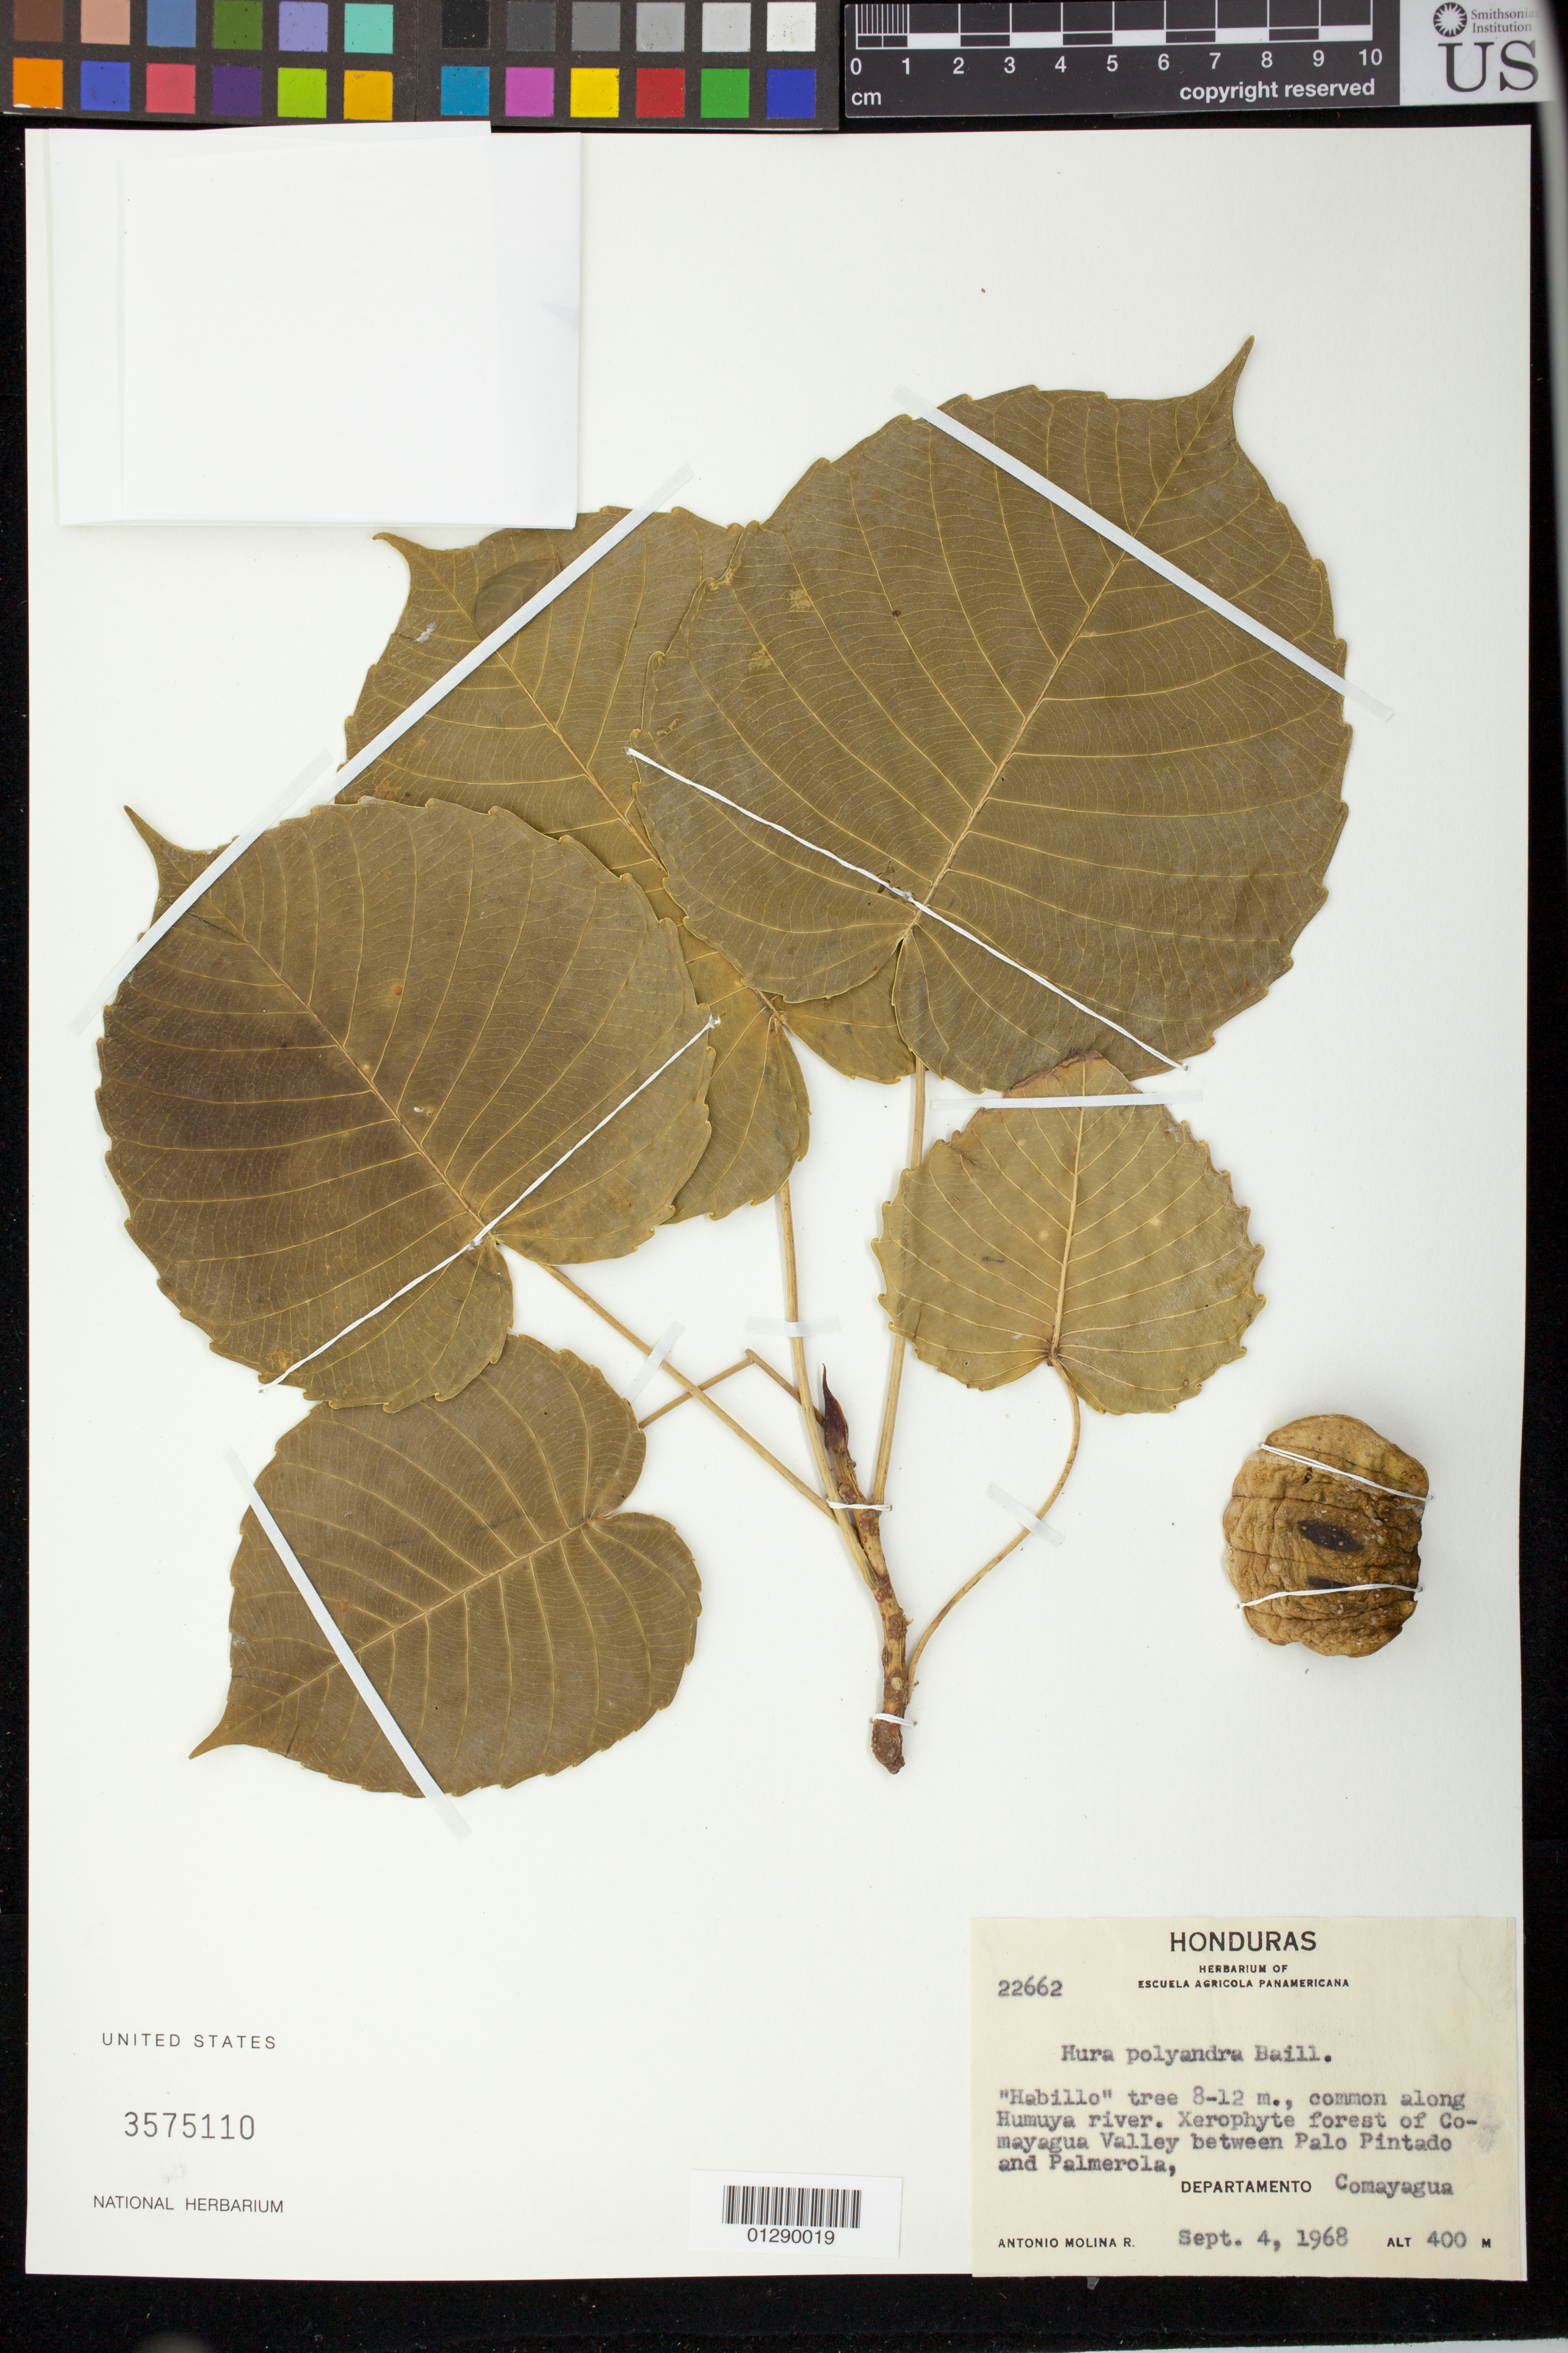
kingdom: Plantae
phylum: Tracheophyta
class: Magnoliopsida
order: Malpighiales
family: Euphorbiaceae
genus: Hura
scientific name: Hura polyandra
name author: Baill.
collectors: A. Molina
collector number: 22662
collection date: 1968-09-04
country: Honduras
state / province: Comayagua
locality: Common along Humaya river. Xerophyte forest of Comayagua Valley between Palo Pintado and Palmerola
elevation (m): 400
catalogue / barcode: US 3575110